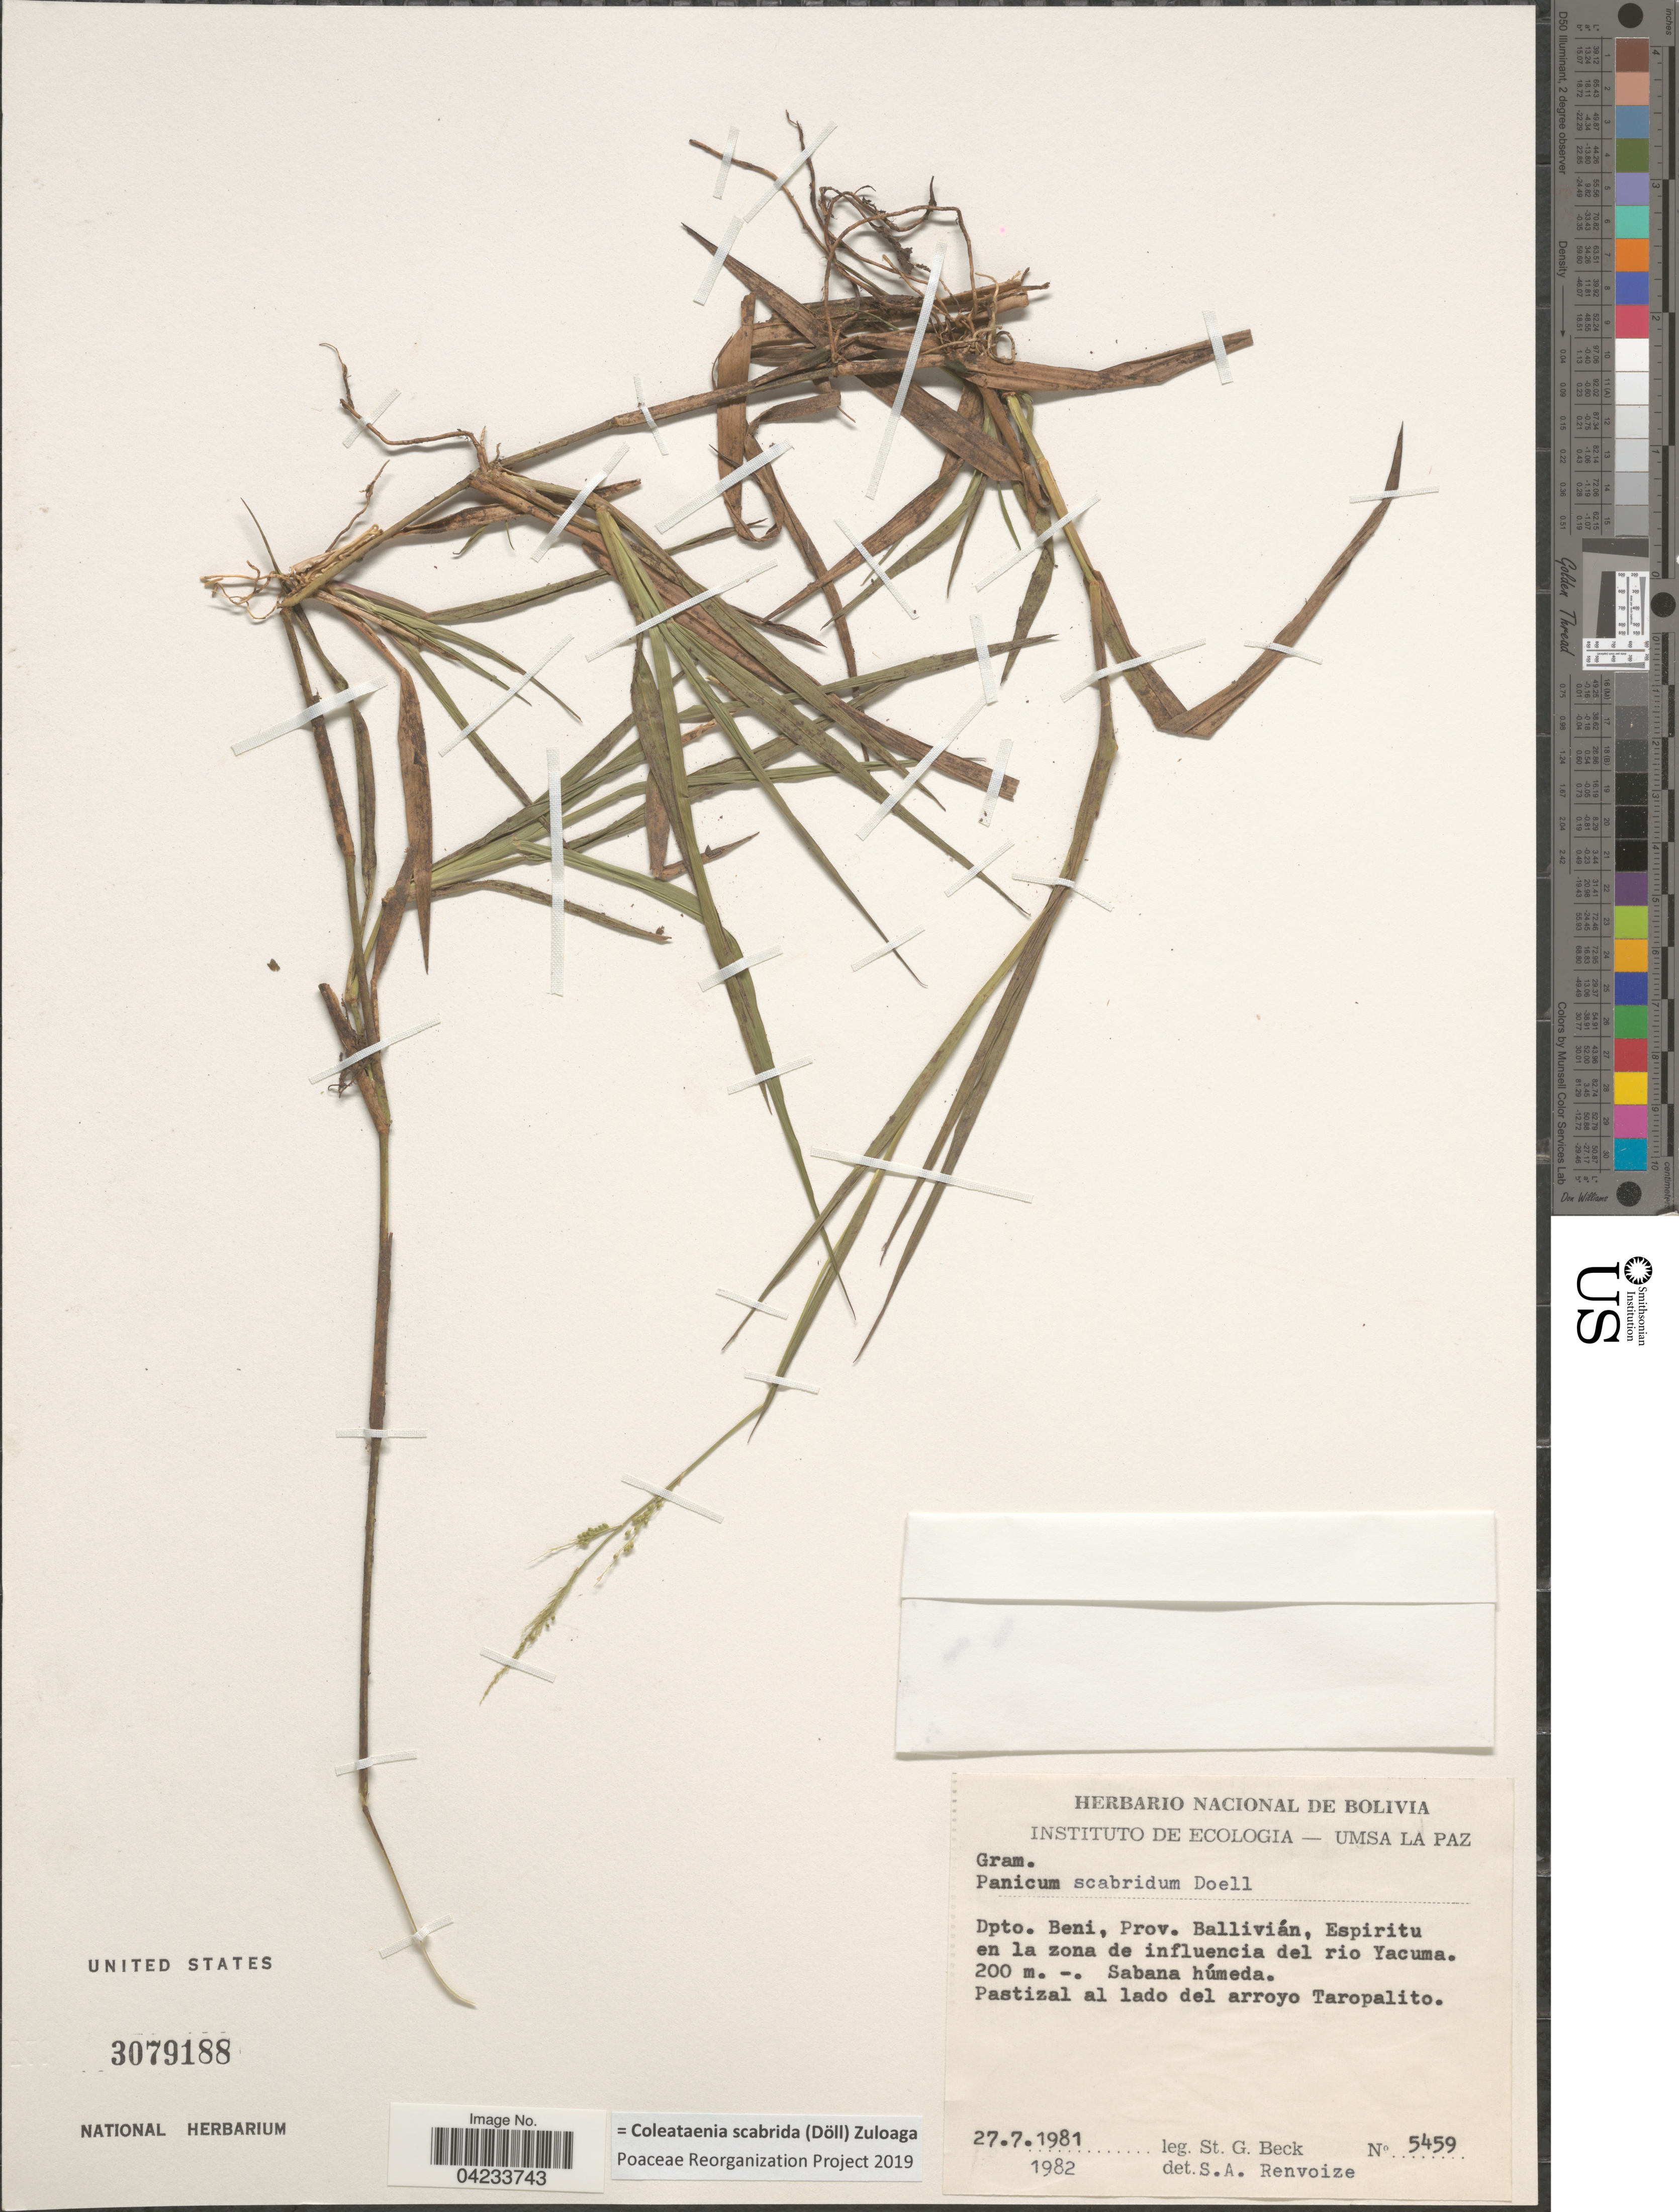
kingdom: Plantae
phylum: Tracheophyta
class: Liliopsida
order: Poales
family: Poaceae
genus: Coleataenia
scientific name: Coleataenia scabrida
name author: (Döll) Zuloaga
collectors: S. G. Beck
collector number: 5459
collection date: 1981-07-27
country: Bolivia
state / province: Beni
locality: Dpto. Beni, Prov. Ballivián, Espiritu en la zona de influencia del rio Yacuma. Pastizal al lado del arroyo Taropalito.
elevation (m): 200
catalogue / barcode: US 3079188